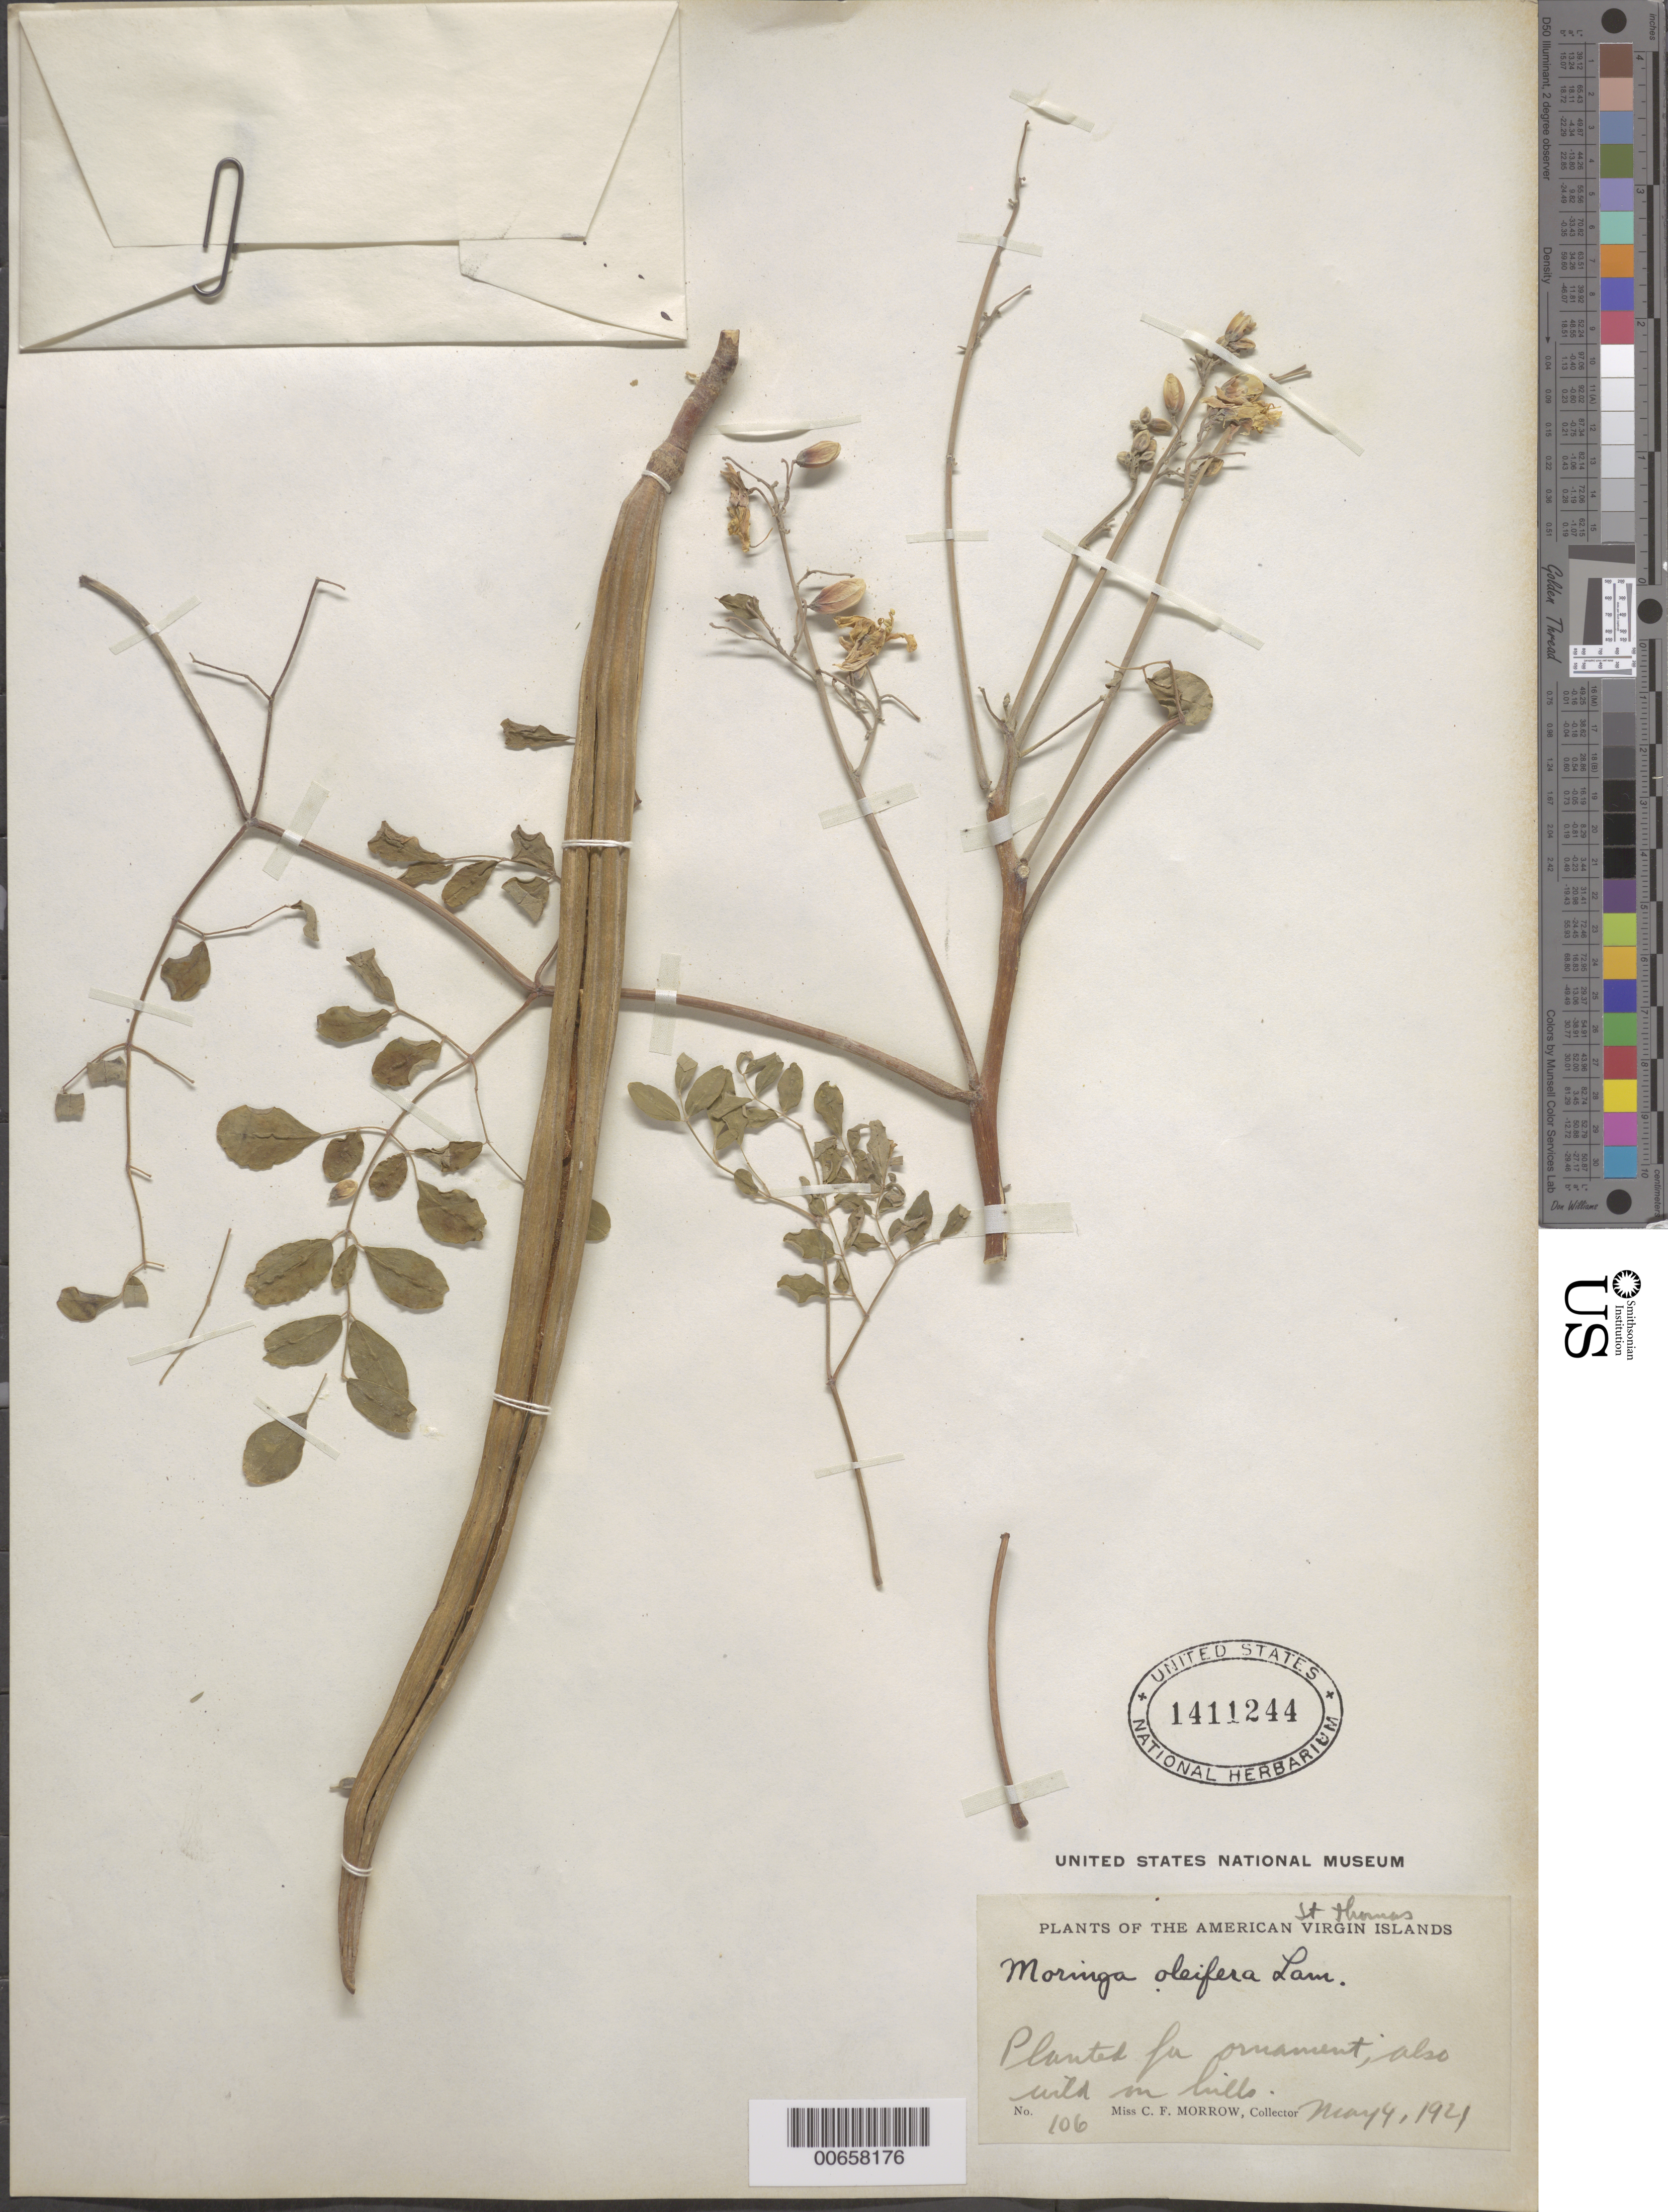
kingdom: Plantae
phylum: Tracheophyta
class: Magnoliopsida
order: Brassicales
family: Moringaceae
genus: Moringa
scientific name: Moringa oleifera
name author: Lam.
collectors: C. Morrow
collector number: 106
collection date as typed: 04 May 1921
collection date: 1921-05-04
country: U.S. Virgin Islands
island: St. Thomas Island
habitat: Wild on hills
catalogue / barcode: US 1411244